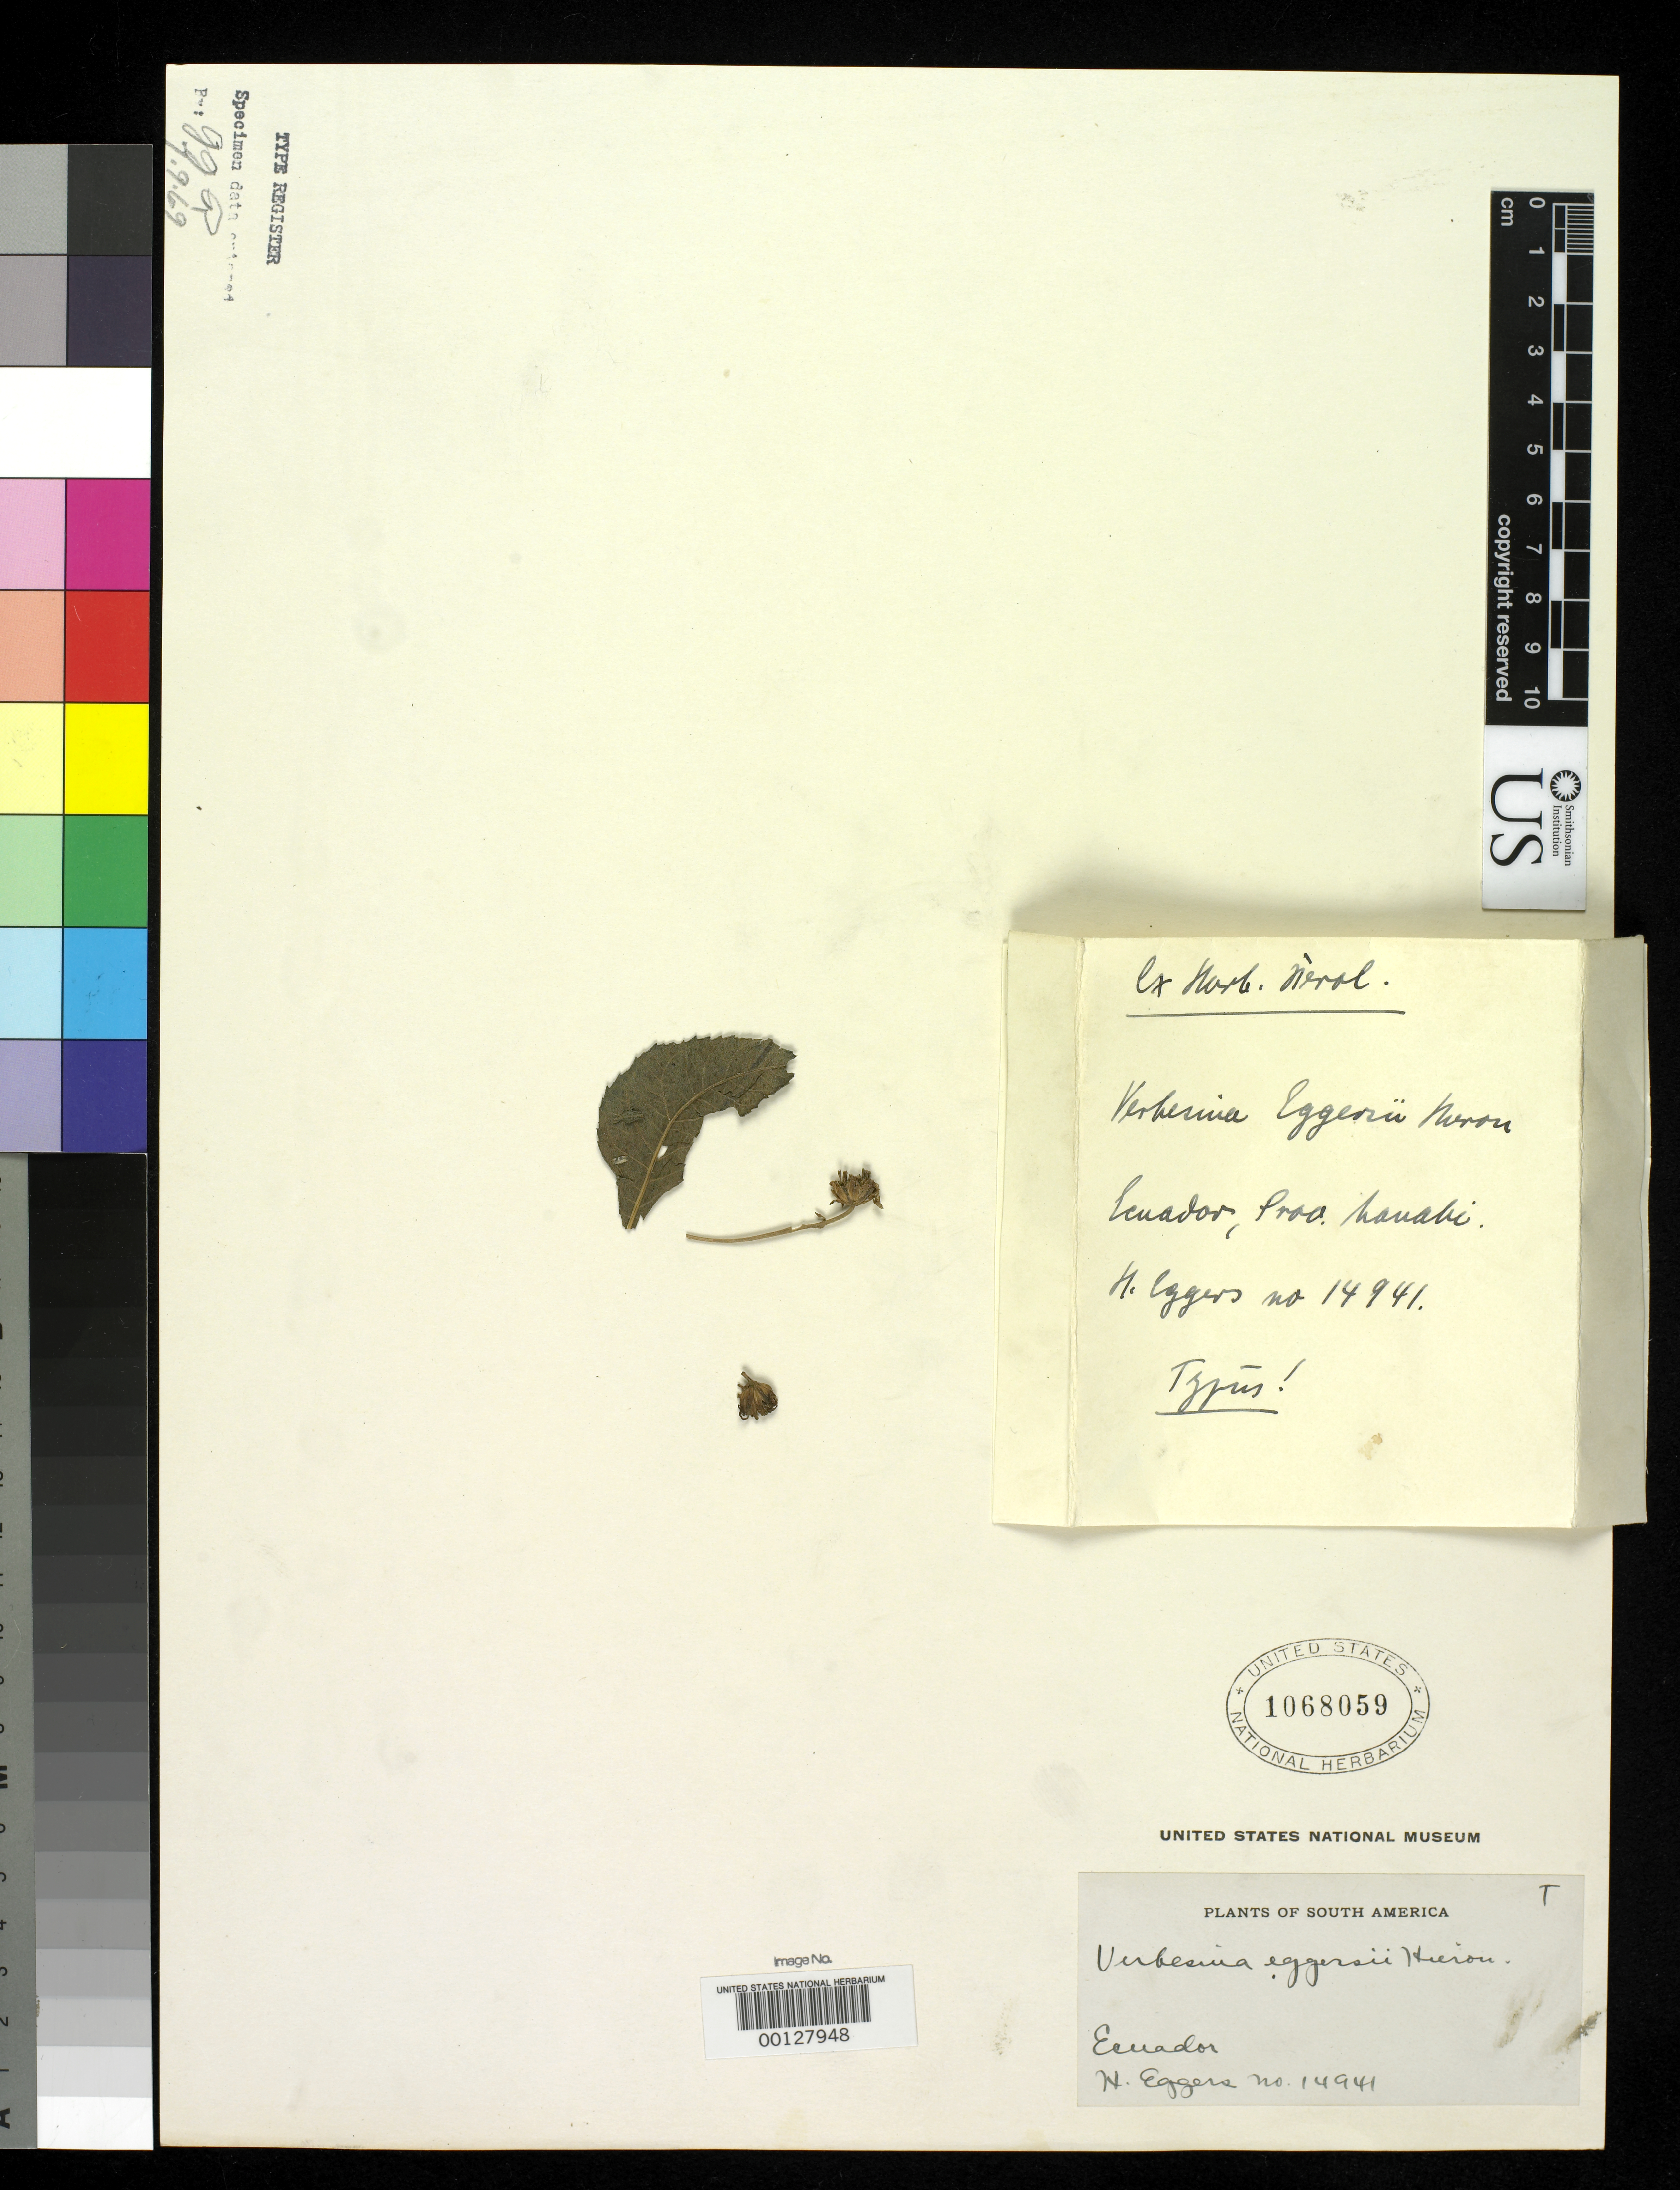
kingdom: Plantae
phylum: Tracheophyta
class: Magnoliopsida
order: Asterales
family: Asteraceae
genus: Verbesina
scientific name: Verbesina eggersii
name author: Hieron.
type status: Isotype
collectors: H. F. A. von Eggers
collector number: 14941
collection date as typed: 19 Jul 1893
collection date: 1893-07-19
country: Ecuador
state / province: Manabí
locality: Hacienda El Recreo.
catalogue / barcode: US 1068059